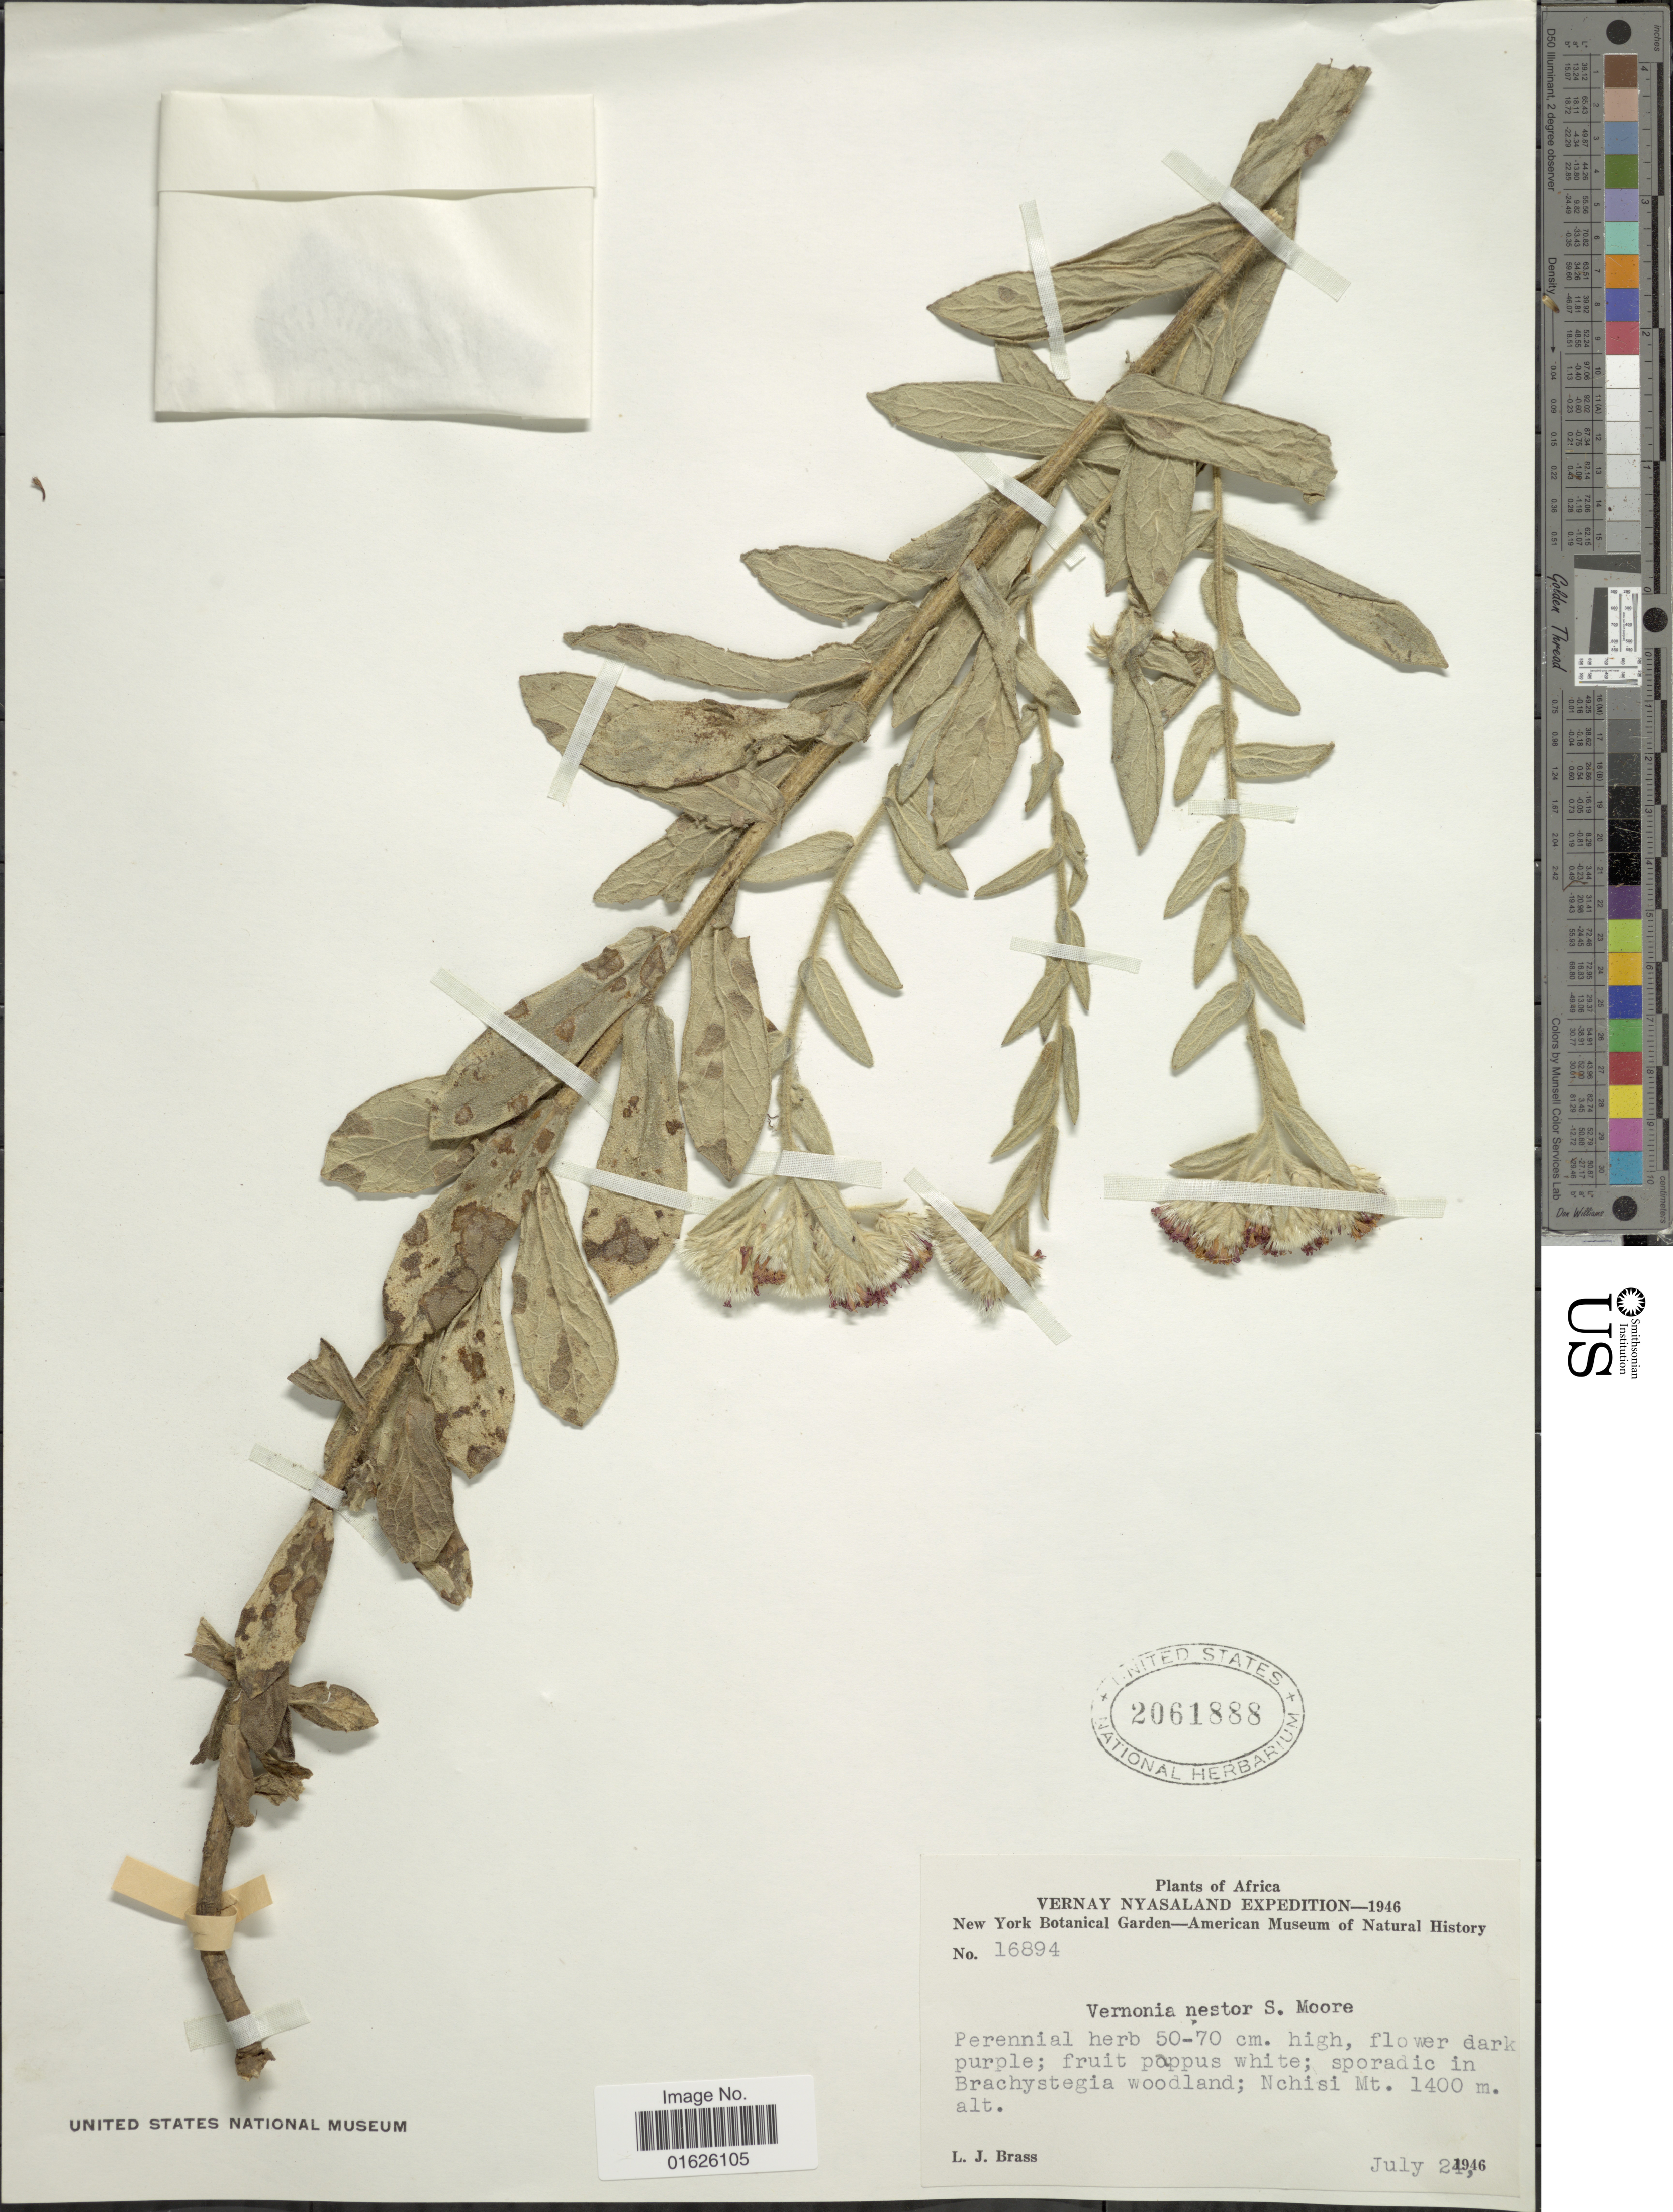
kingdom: Plantae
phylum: Tracheophyta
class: Magnoliopsida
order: Asterales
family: Asteraceae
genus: Vernoniastrum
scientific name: Vernoniastrum nestor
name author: (S. Moore) H. Rob.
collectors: L. J. Brass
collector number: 16894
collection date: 1946-07-24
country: Malawi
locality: Vernay Nyasaland,Nchisi mt.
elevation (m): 1400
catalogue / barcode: US 2061888